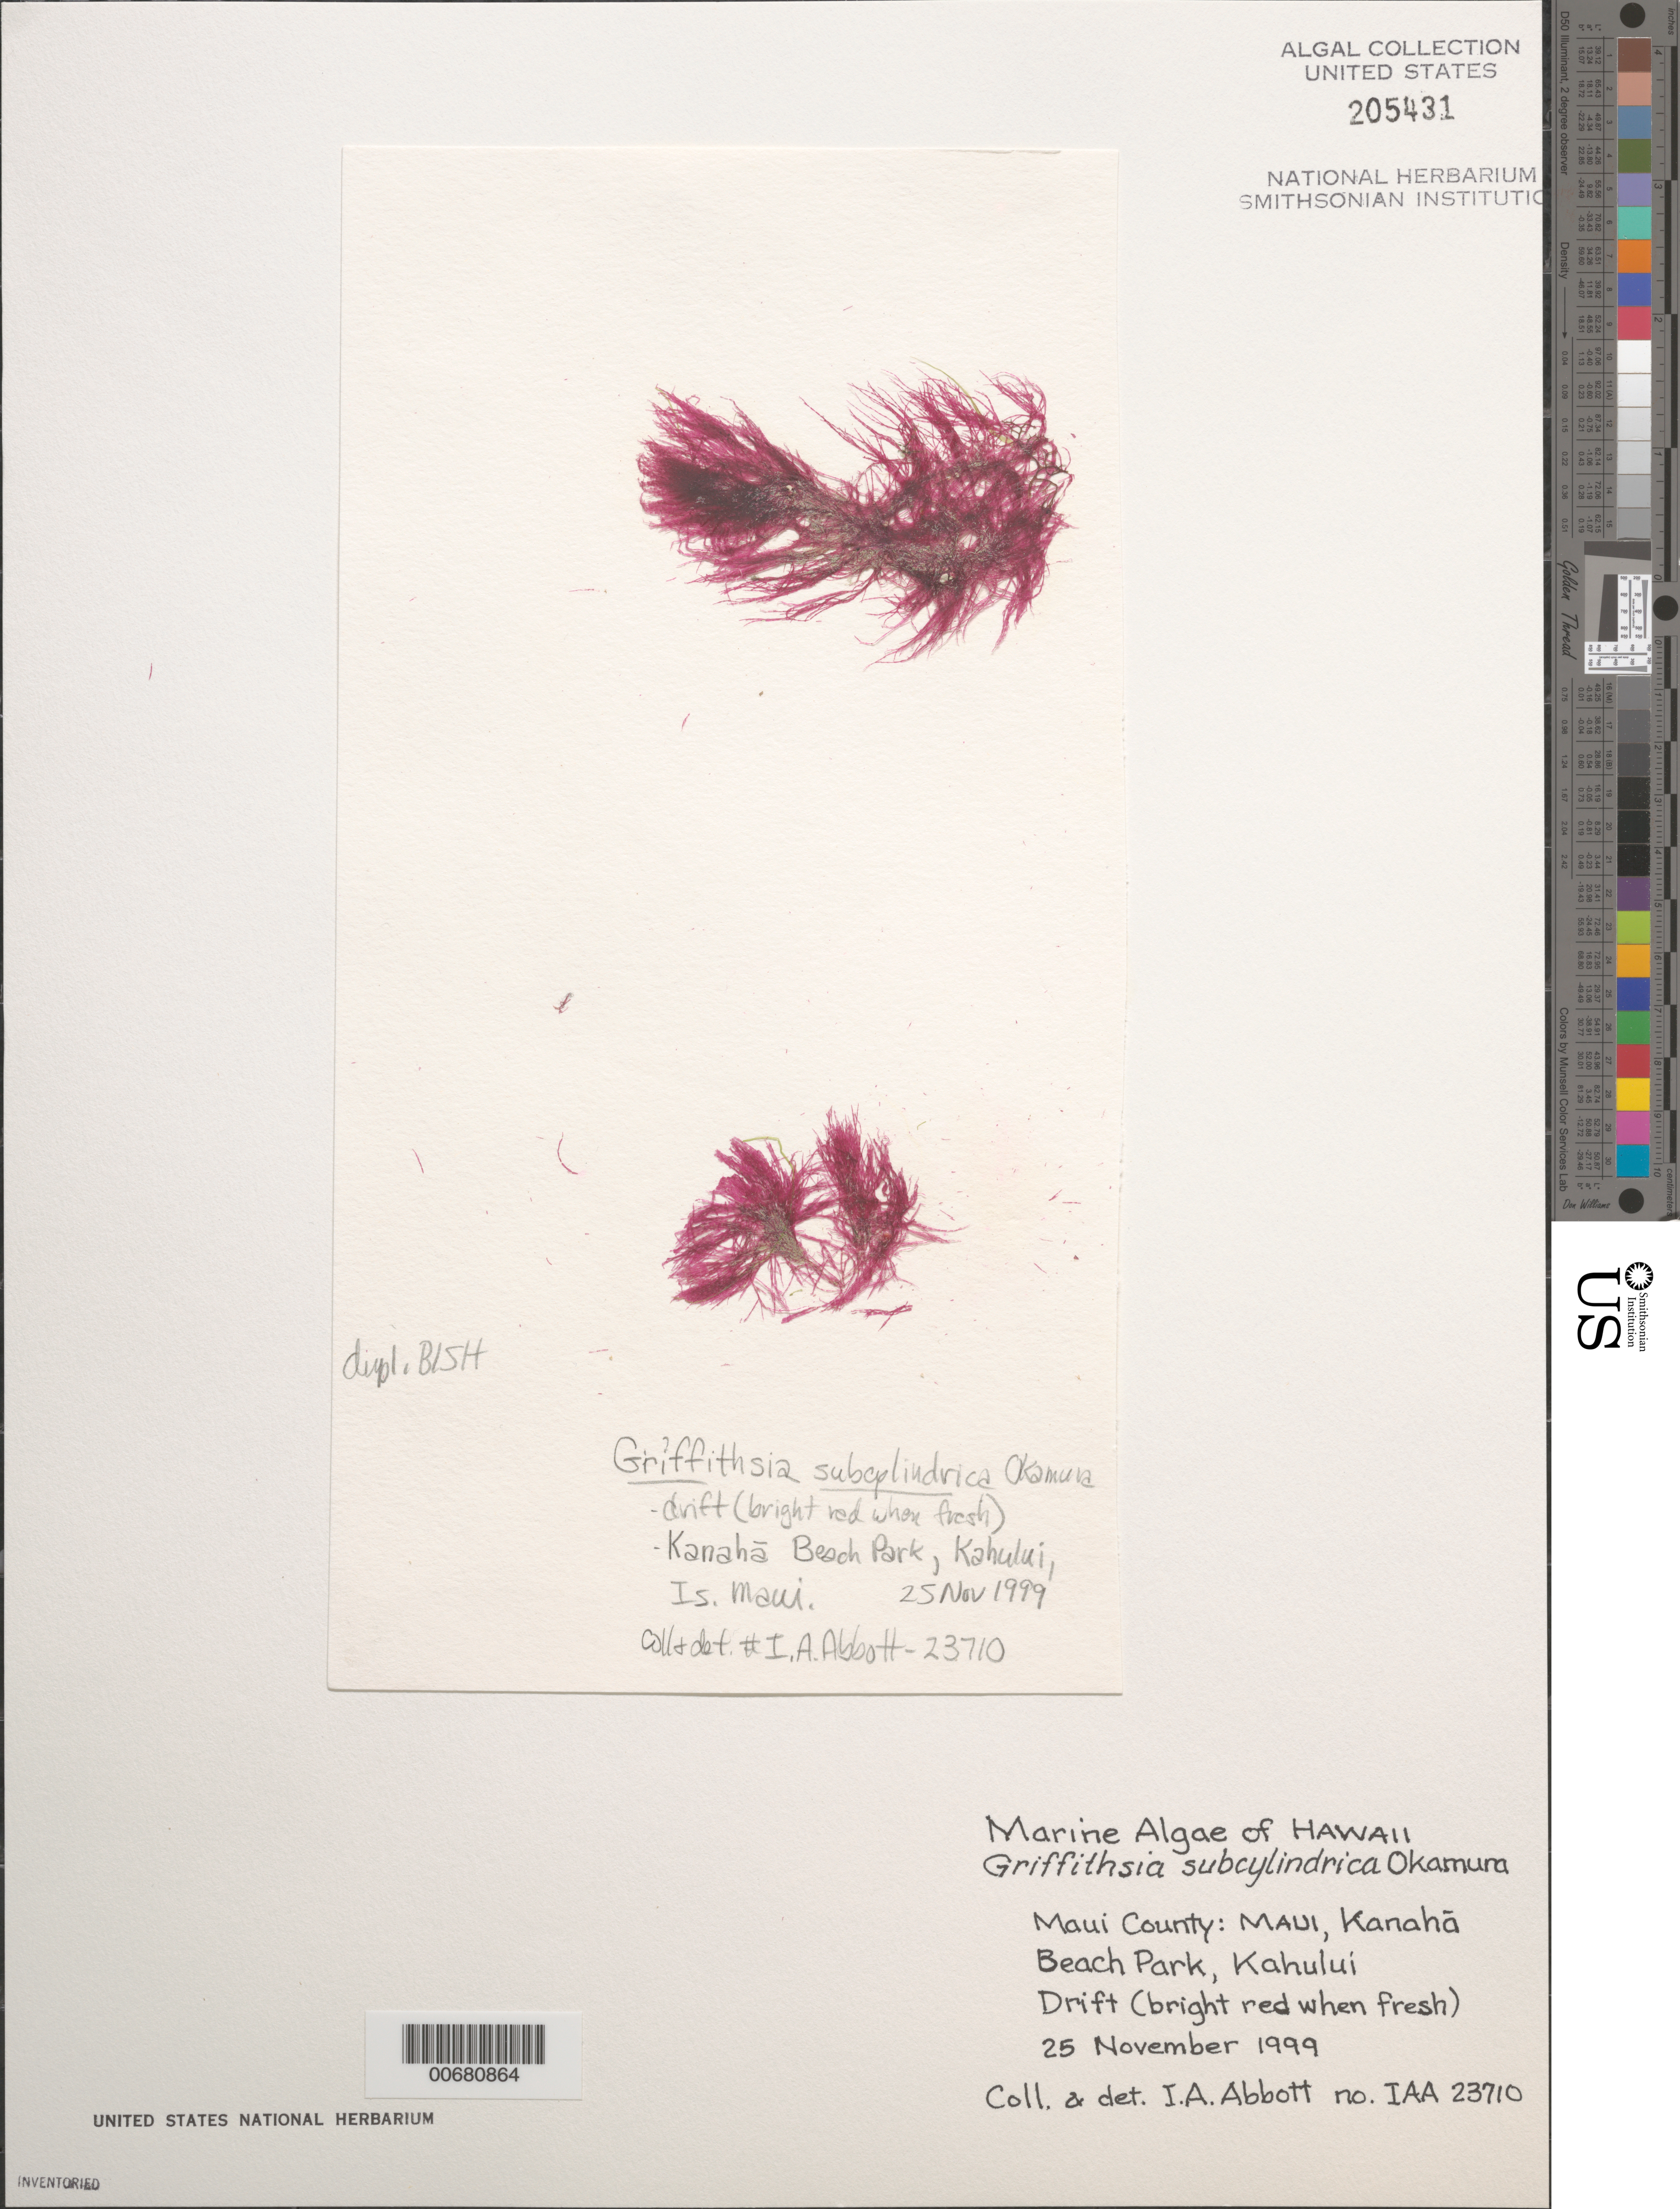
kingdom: Plantae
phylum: Rhodophyta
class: Florideophyceae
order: Ceramiales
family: Wrangeliaceae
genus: Griffithsia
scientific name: Griffithsia subcylindrica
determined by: Abbott, Isabella A.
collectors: I. A. Abbott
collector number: IAA 23710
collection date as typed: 25 Nov 1999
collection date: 1999-11-25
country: United States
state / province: Hawaii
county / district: Maui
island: Maui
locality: Kanaha Beach Park, Kahului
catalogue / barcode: US 205431